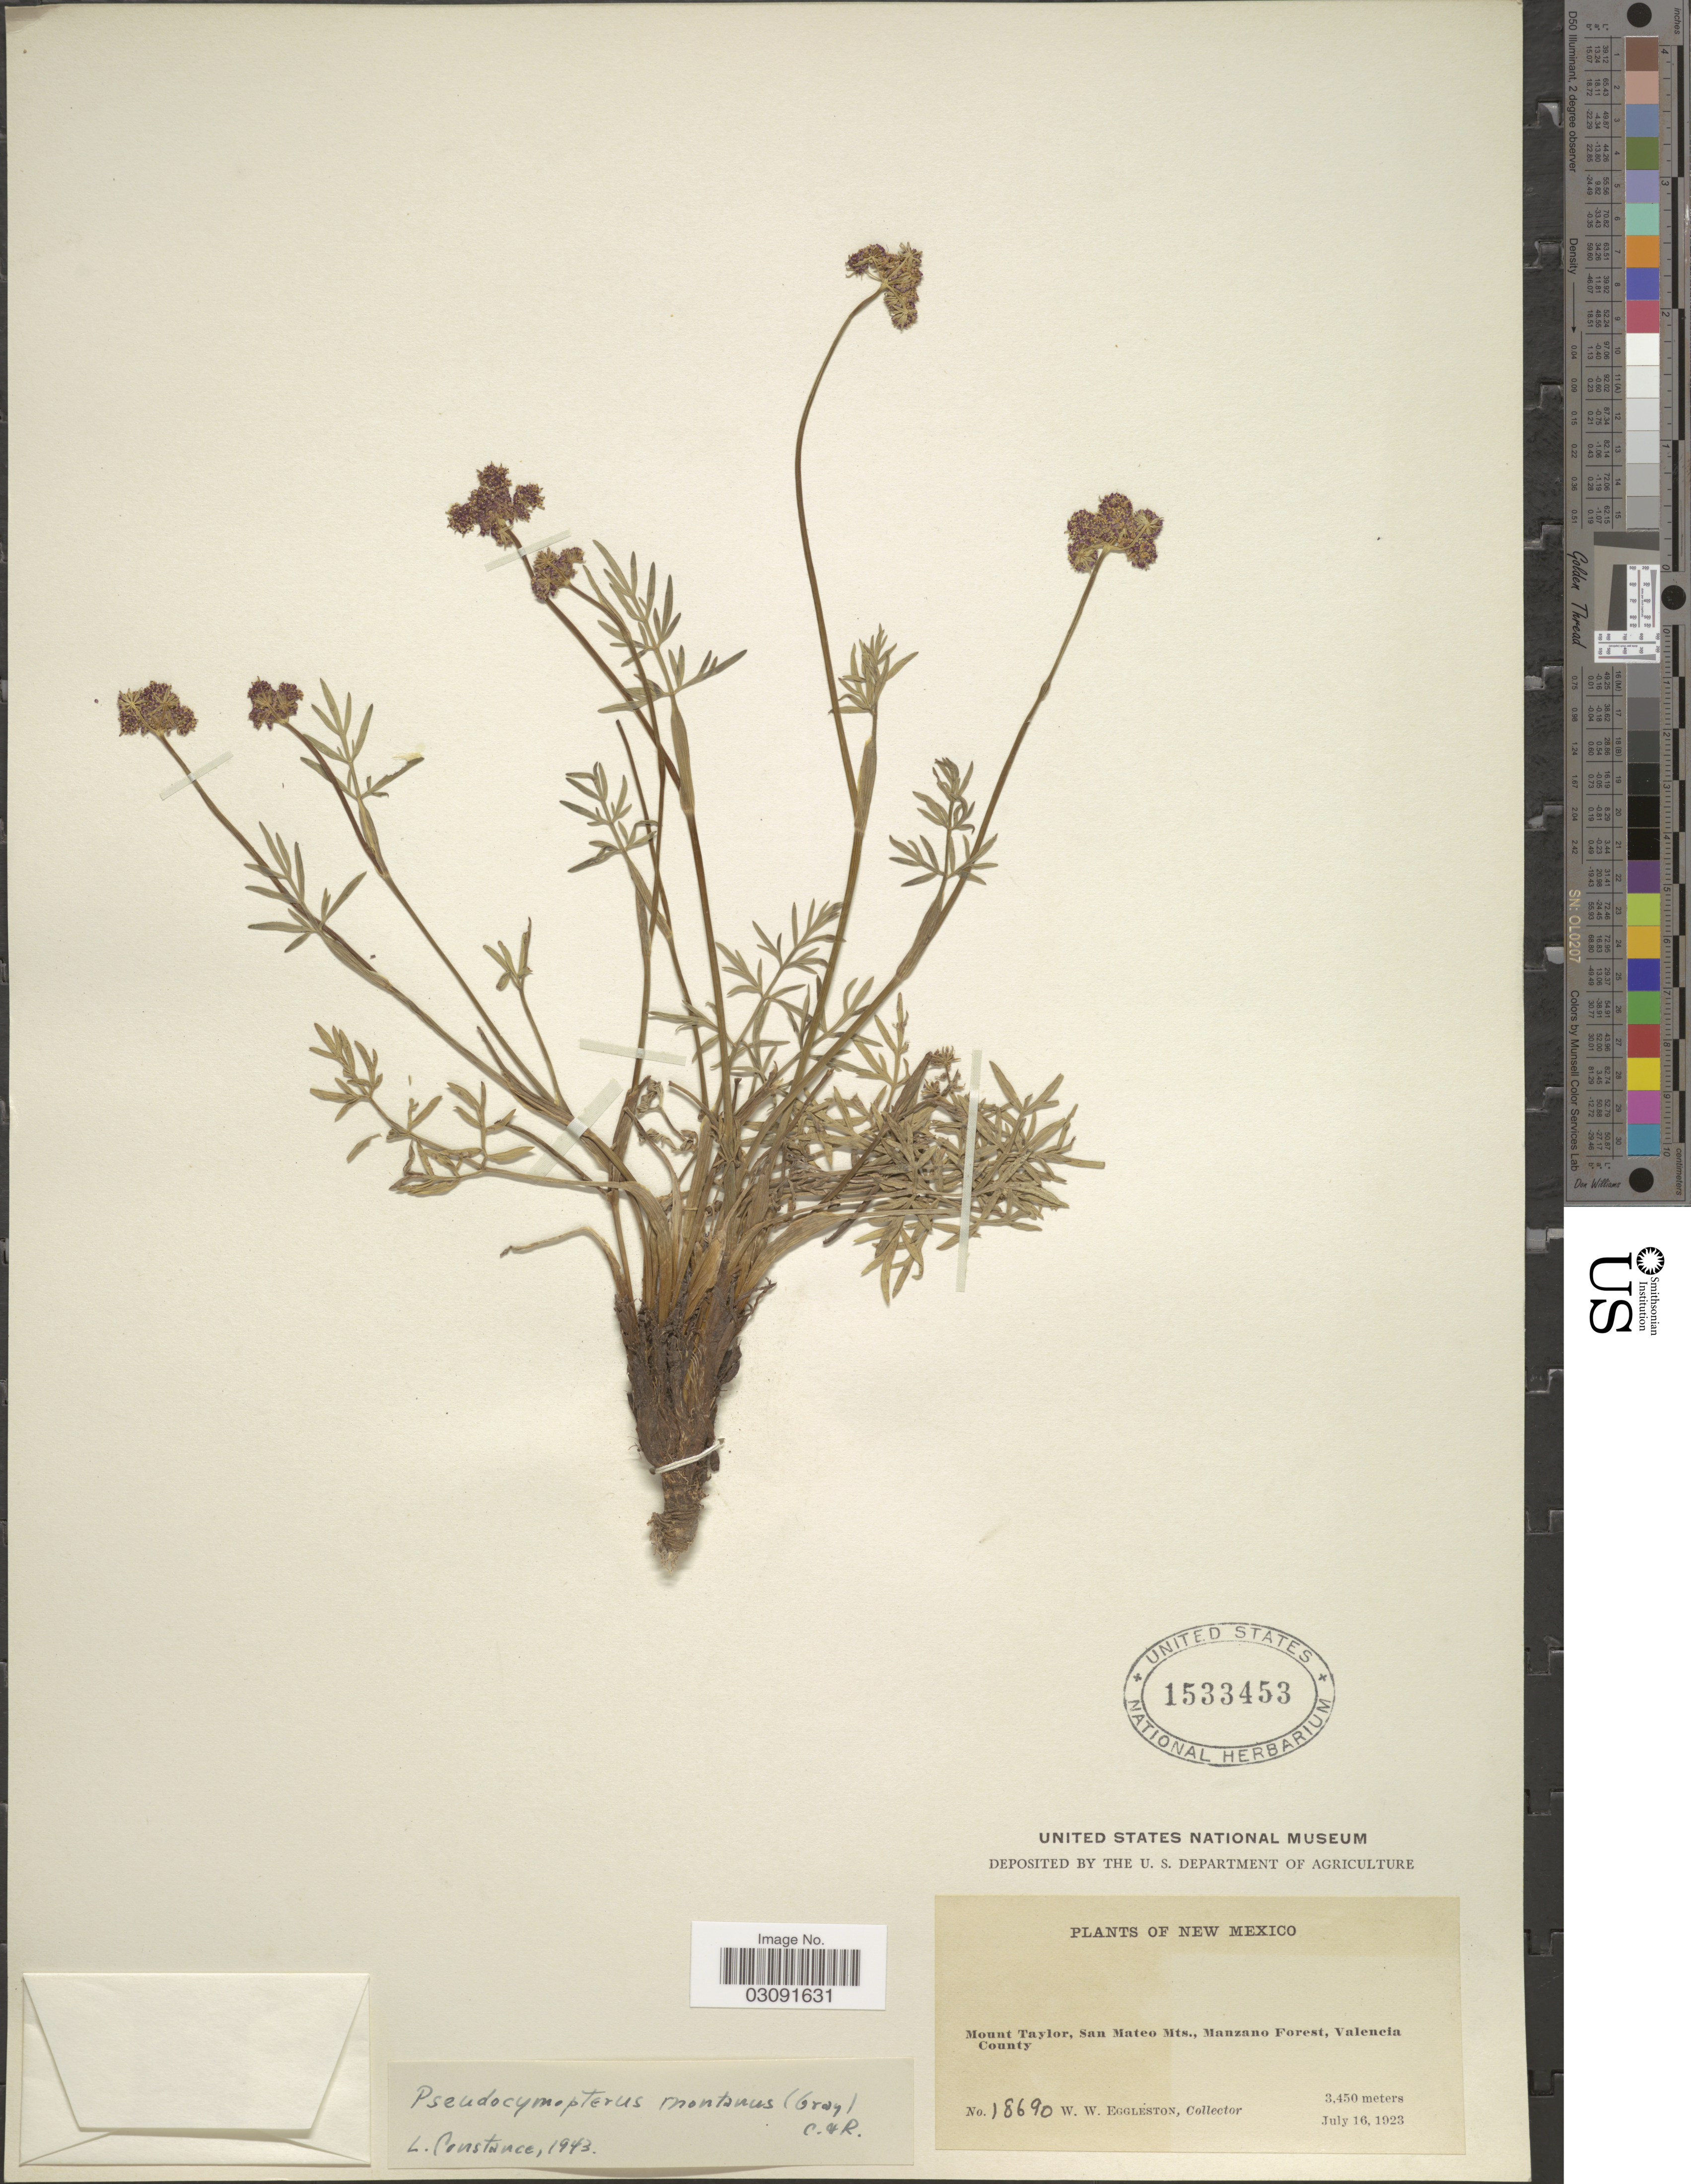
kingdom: Plantae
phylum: Tracheophyta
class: Magnoliopsida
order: Apiales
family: Apiaceae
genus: Pseudocymopterus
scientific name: Pseudocymopterus montanus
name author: (A. Gray) J.M. Coult. & Rose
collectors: W. W. Eggleston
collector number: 18690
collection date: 1923-07-16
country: United States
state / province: New Mexico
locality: Mount Taylor, San Mateo Mts., Manzano Forest, Valencia County.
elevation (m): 3450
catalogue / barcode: US 1533453